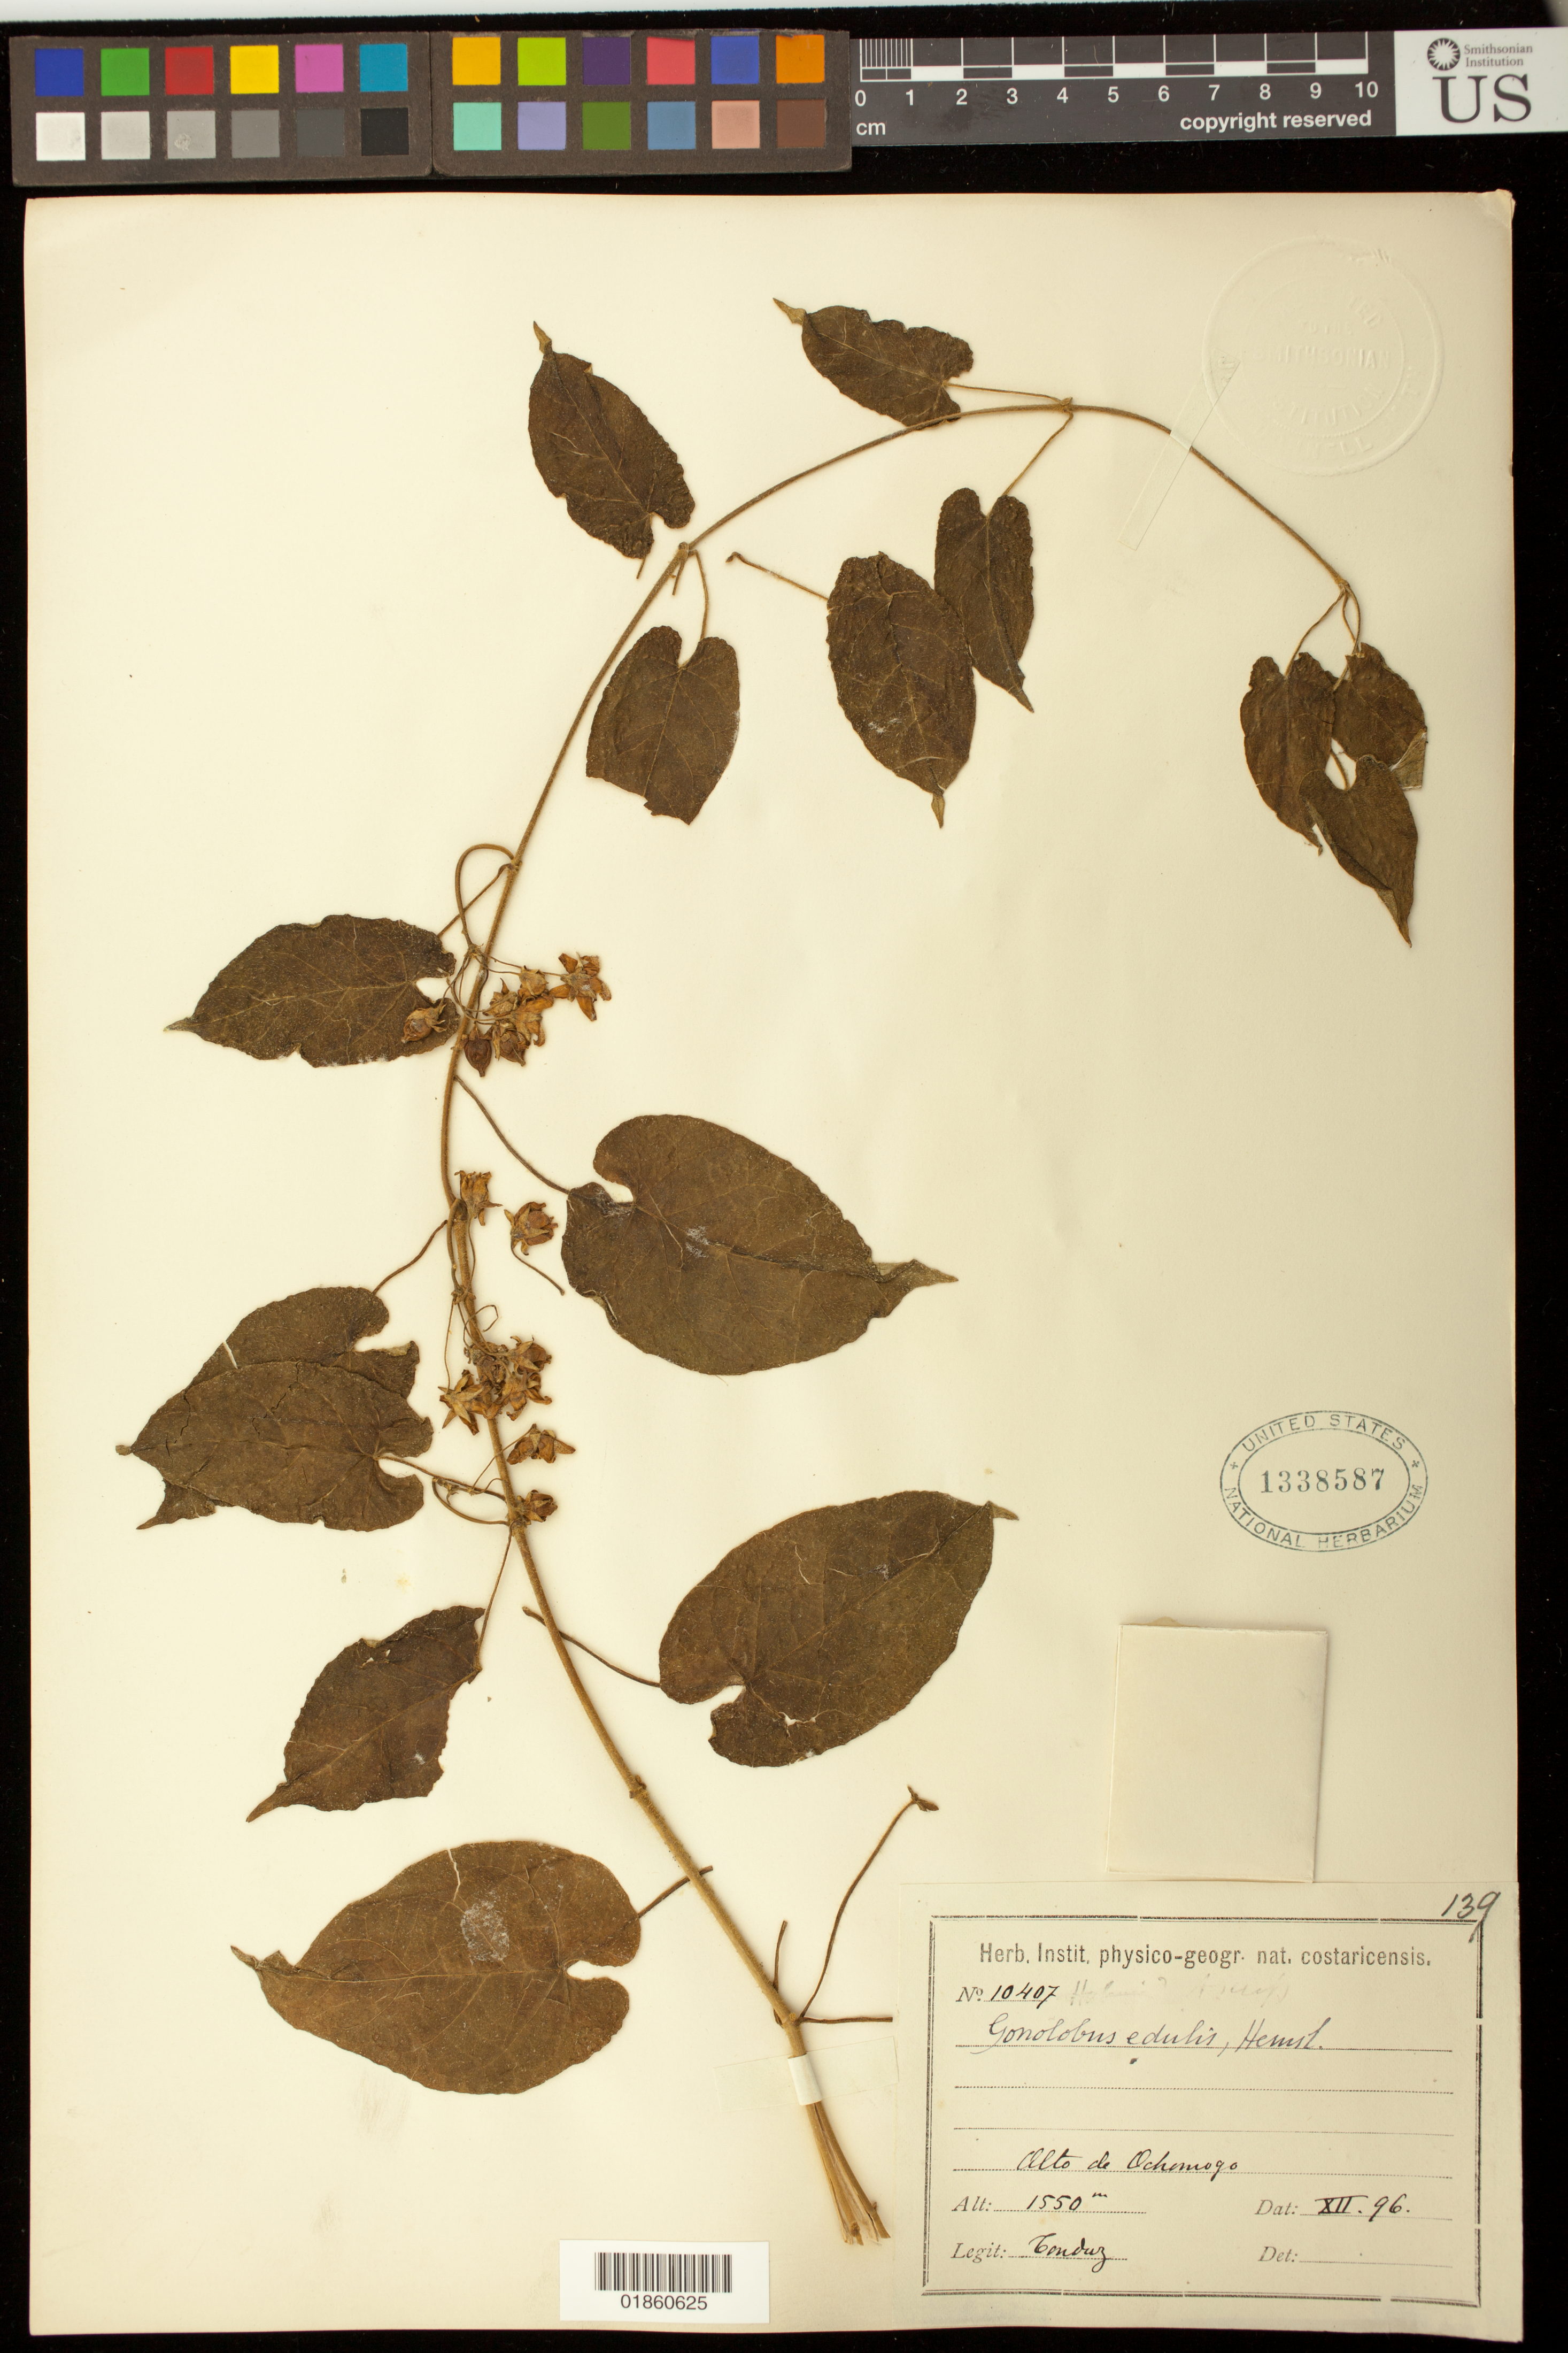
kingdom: Plantae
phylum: Tracheophyta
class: Magnoliopsida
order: Gentianales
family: Apocynaceae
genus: Gonolobus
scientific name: Gonolobus edulis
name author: Hemsl.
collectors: A. Tonduz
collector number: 10407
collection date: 1896-12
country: Costa Rica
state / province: Cartago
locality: Alto de Ochomogo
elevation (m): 1550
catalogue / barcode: US 1338587